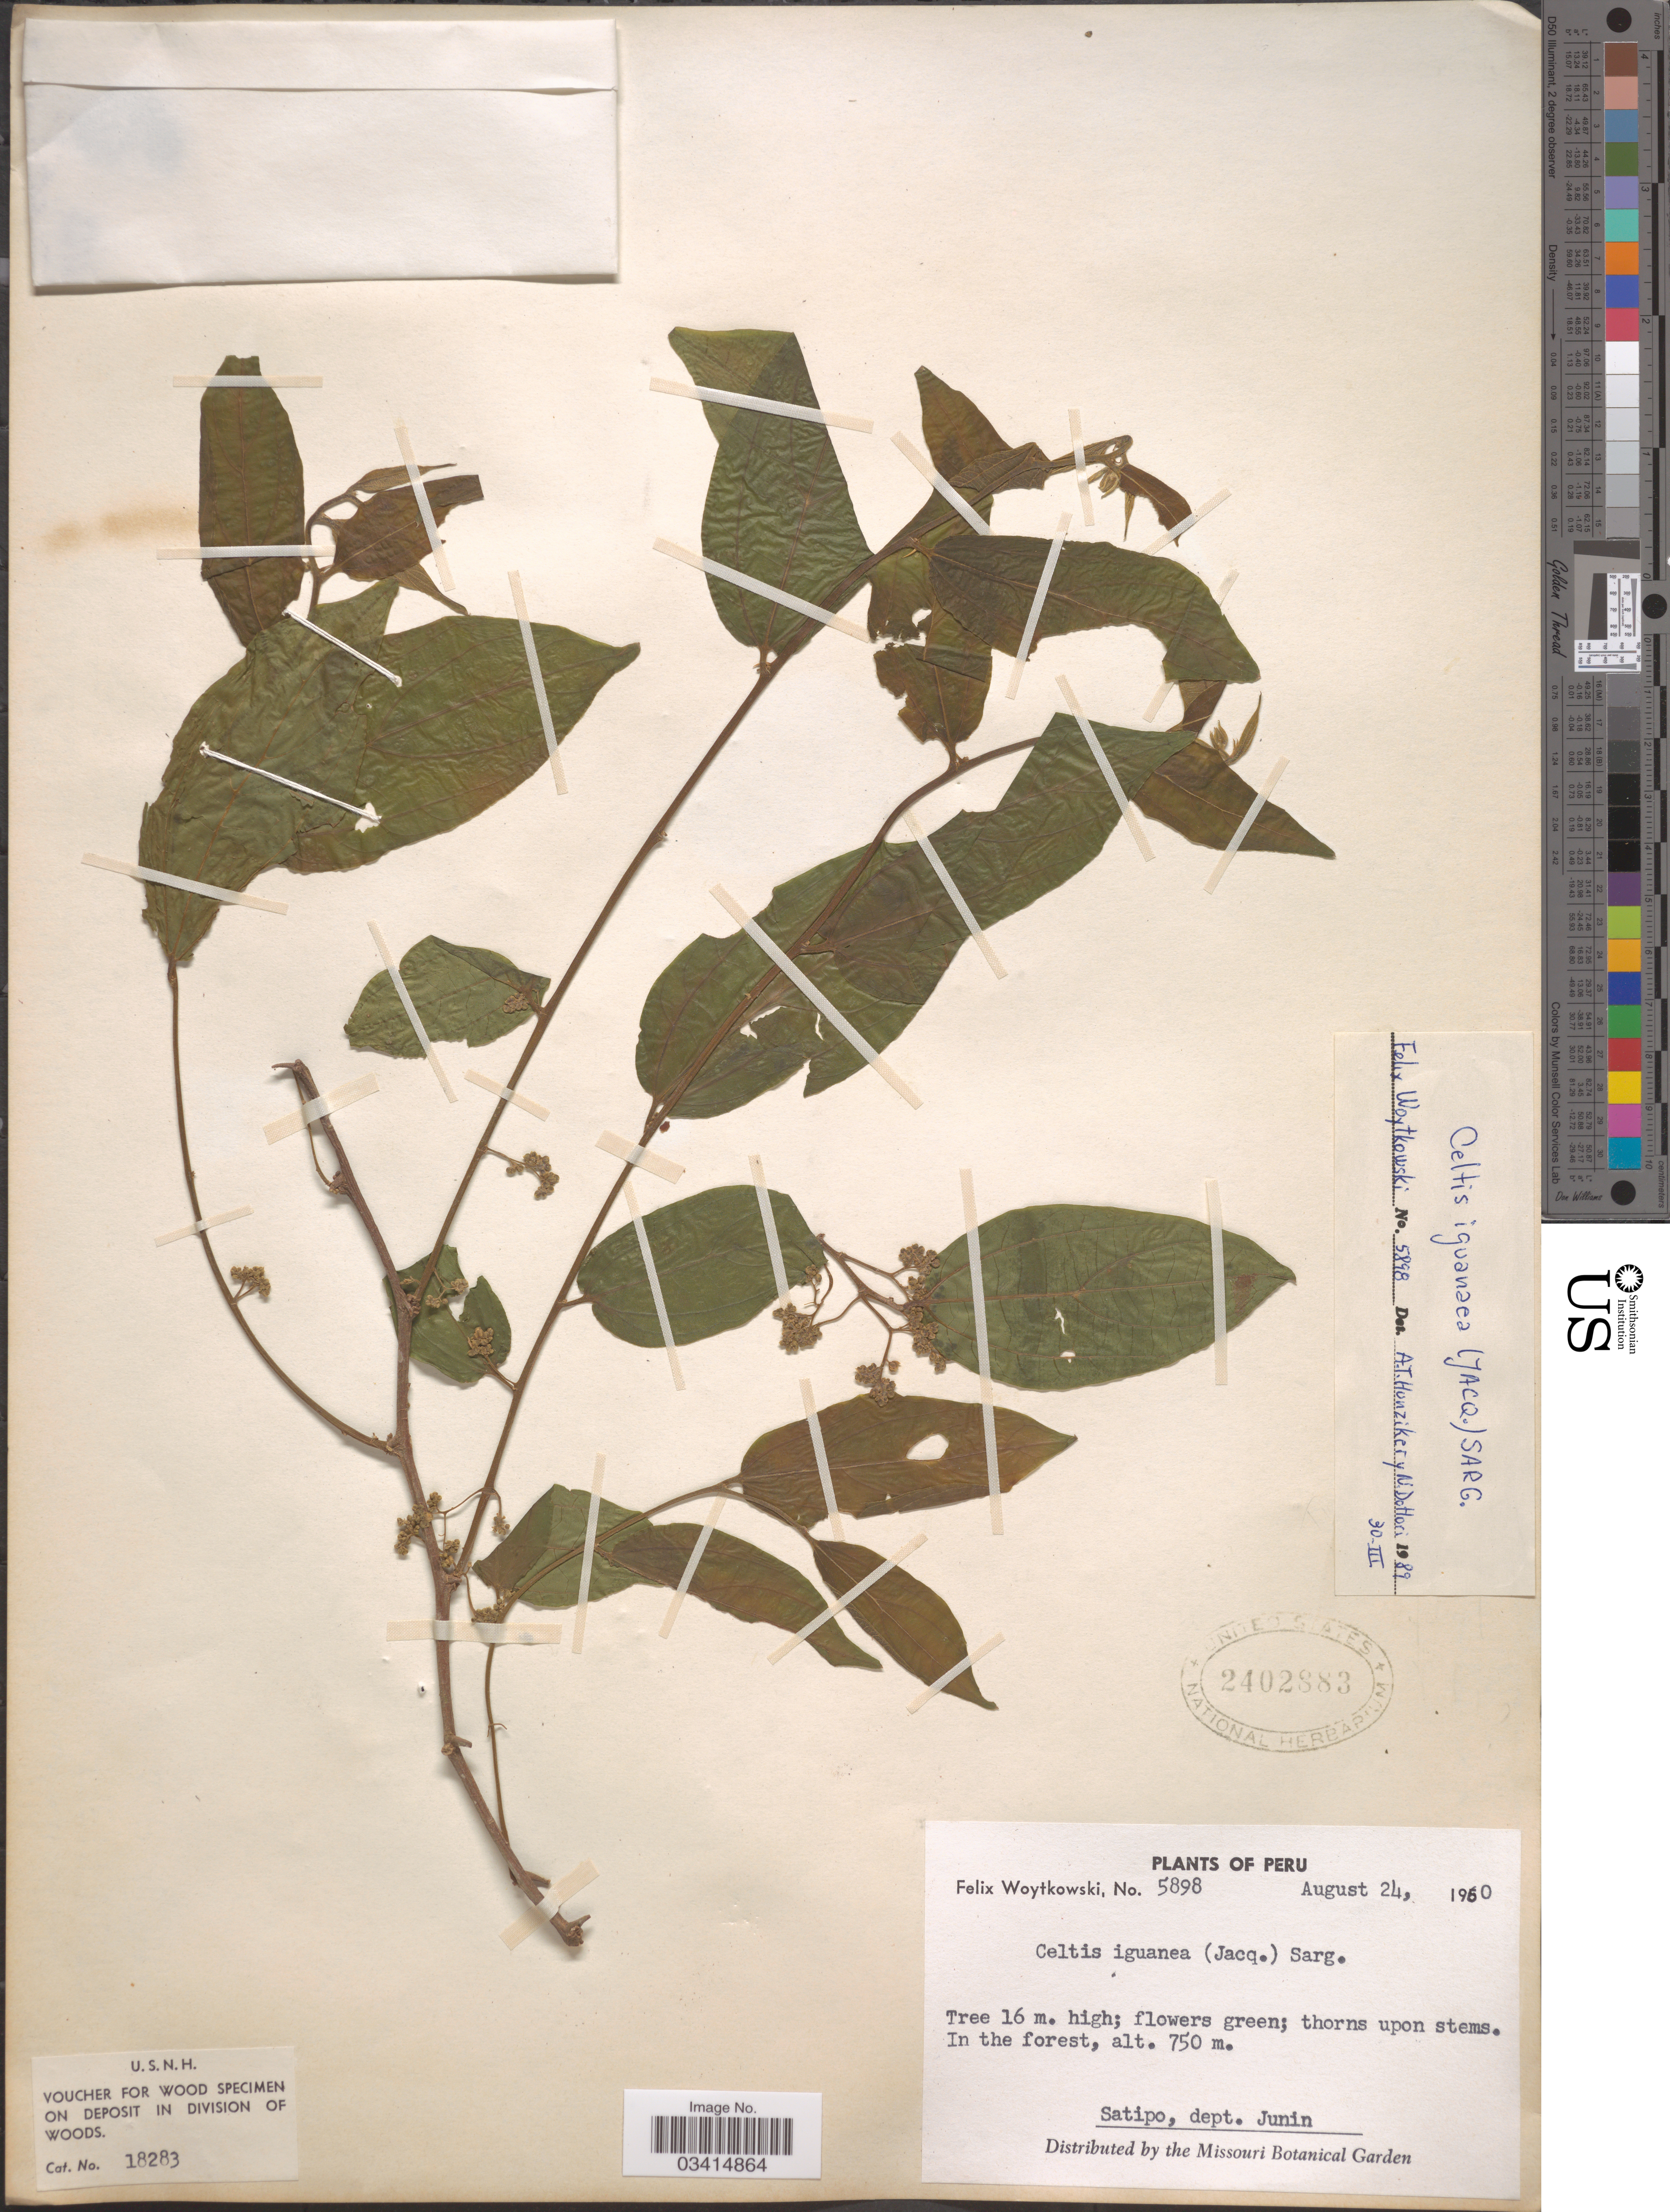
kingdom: Plantae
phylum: Tracheophyta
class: Magnoliopsida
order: Rosales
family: Cannabaceae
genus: Celtis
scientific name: Celtis iguanaea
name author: (Jacq.) Sarg.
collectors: F. Woytkowski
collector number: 5898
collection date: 1960-08-24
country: Peru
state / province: Junín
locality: Satipo, dept. Junin.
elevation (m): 750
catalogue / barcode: US 2402883